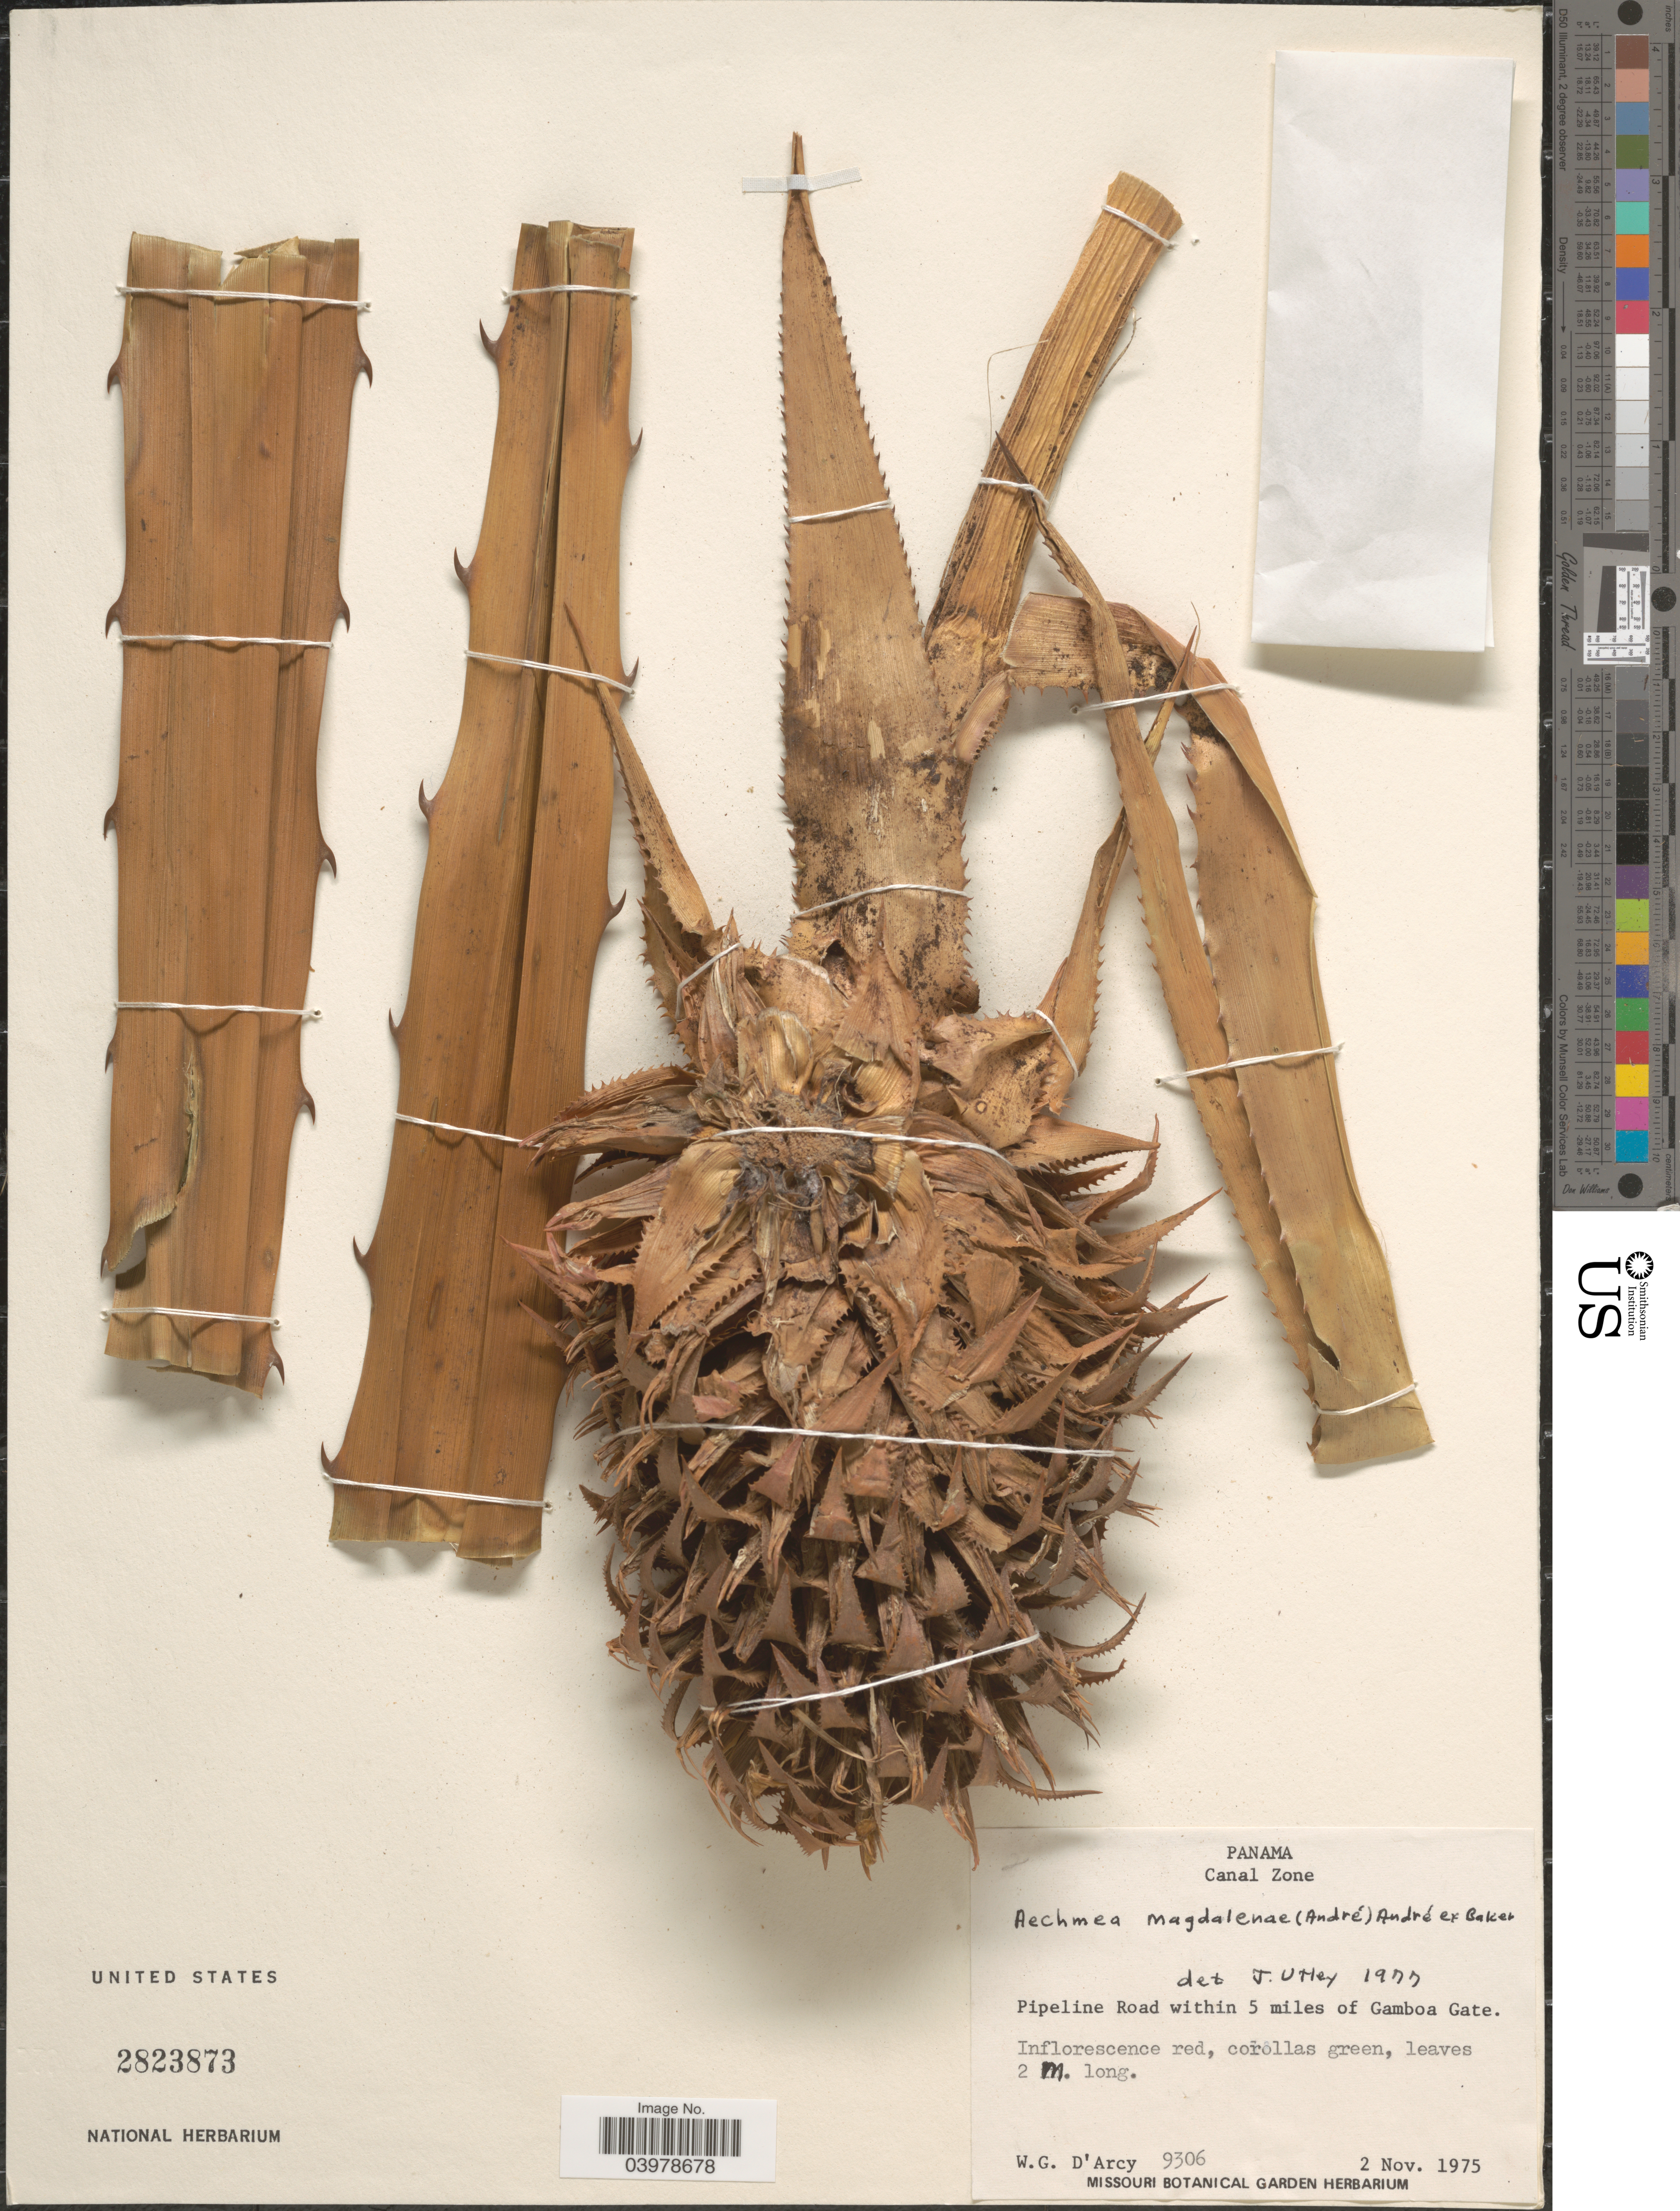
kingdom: Plantae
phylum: Tracheophyta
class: Liliopsida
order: Poales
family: Bromeliaceae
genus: Aechmea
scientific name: Aechmea magdalenae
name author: (André) André ex Baker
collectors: W. G. D'Arcy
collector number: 9306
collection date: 1975-11-02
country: Panama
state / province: Colón / Panamá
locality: Canal Zone. Pipeline Road within 5 miles of Gamboa Gate.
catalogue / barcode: US 2823873